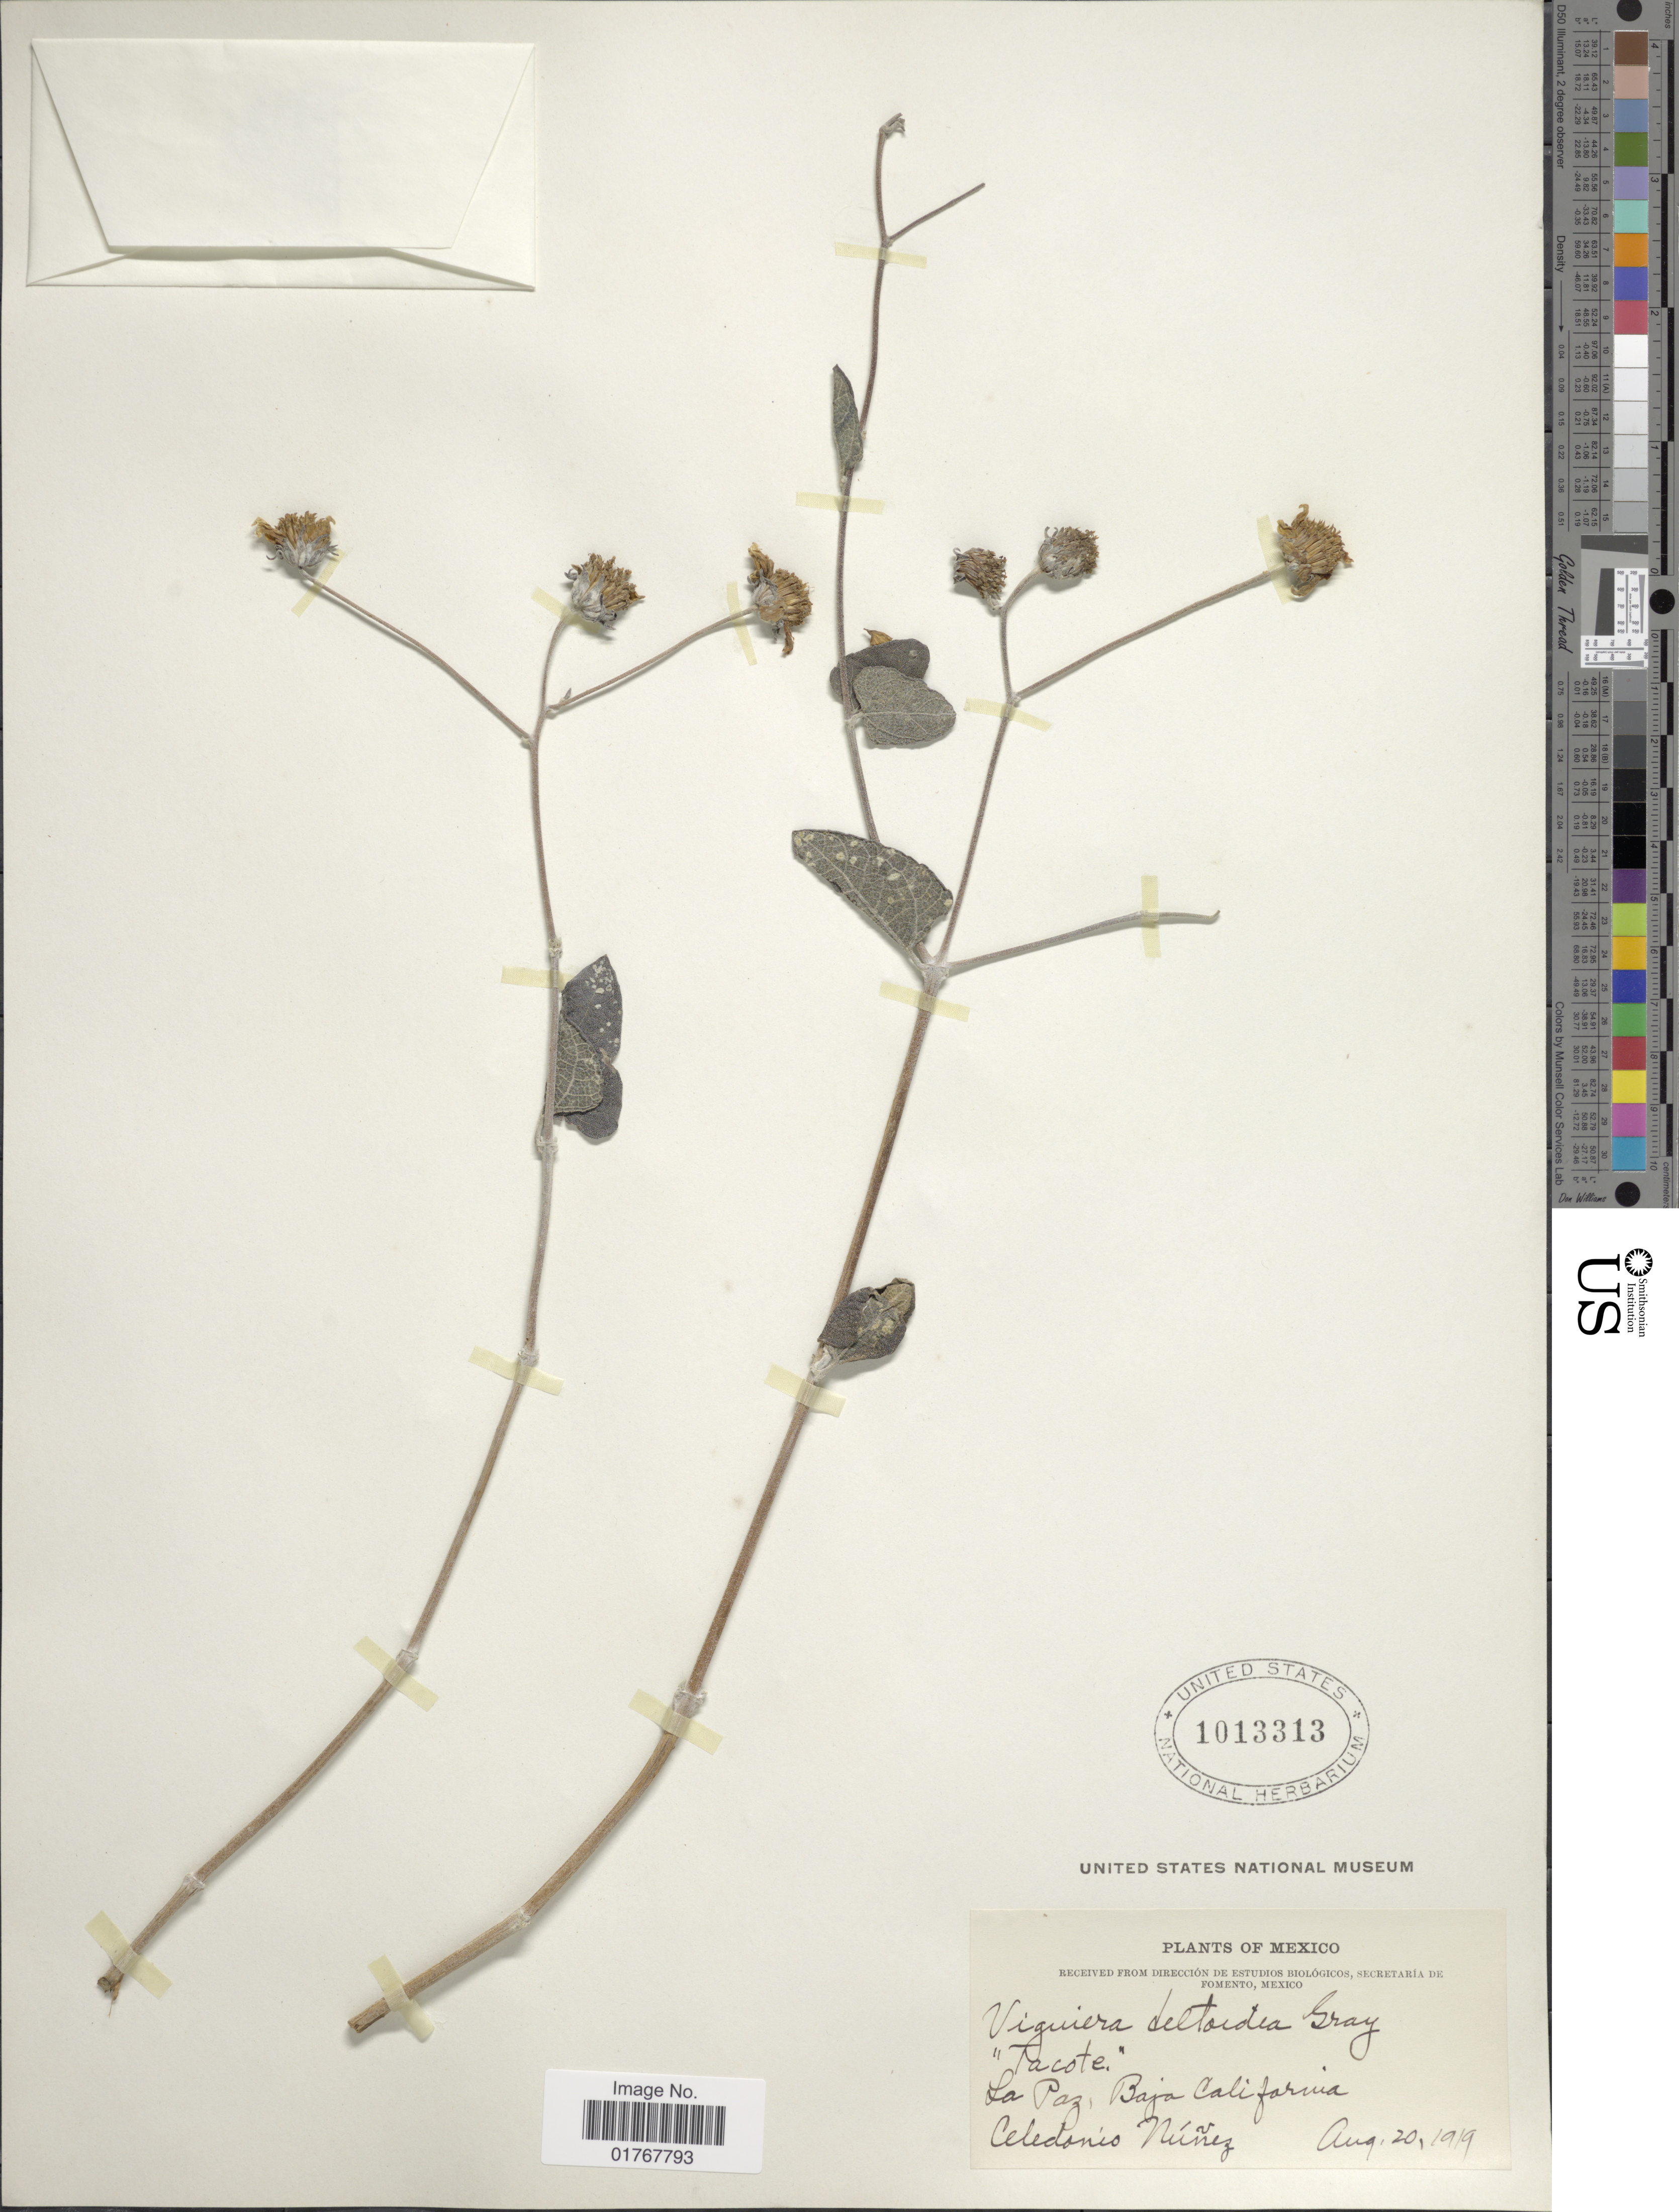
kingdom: Plantae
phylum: Tracheophyta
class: Magnoliopsida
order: Asterales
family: Asteraceae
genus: Viguiera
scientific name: Viguiera deltoidea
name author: A. Gray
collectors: C. Nunez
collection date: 1919-08-20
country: Mexico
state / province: Baja California Sur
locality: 'Tacote', La Paz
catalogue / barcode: US 1013313